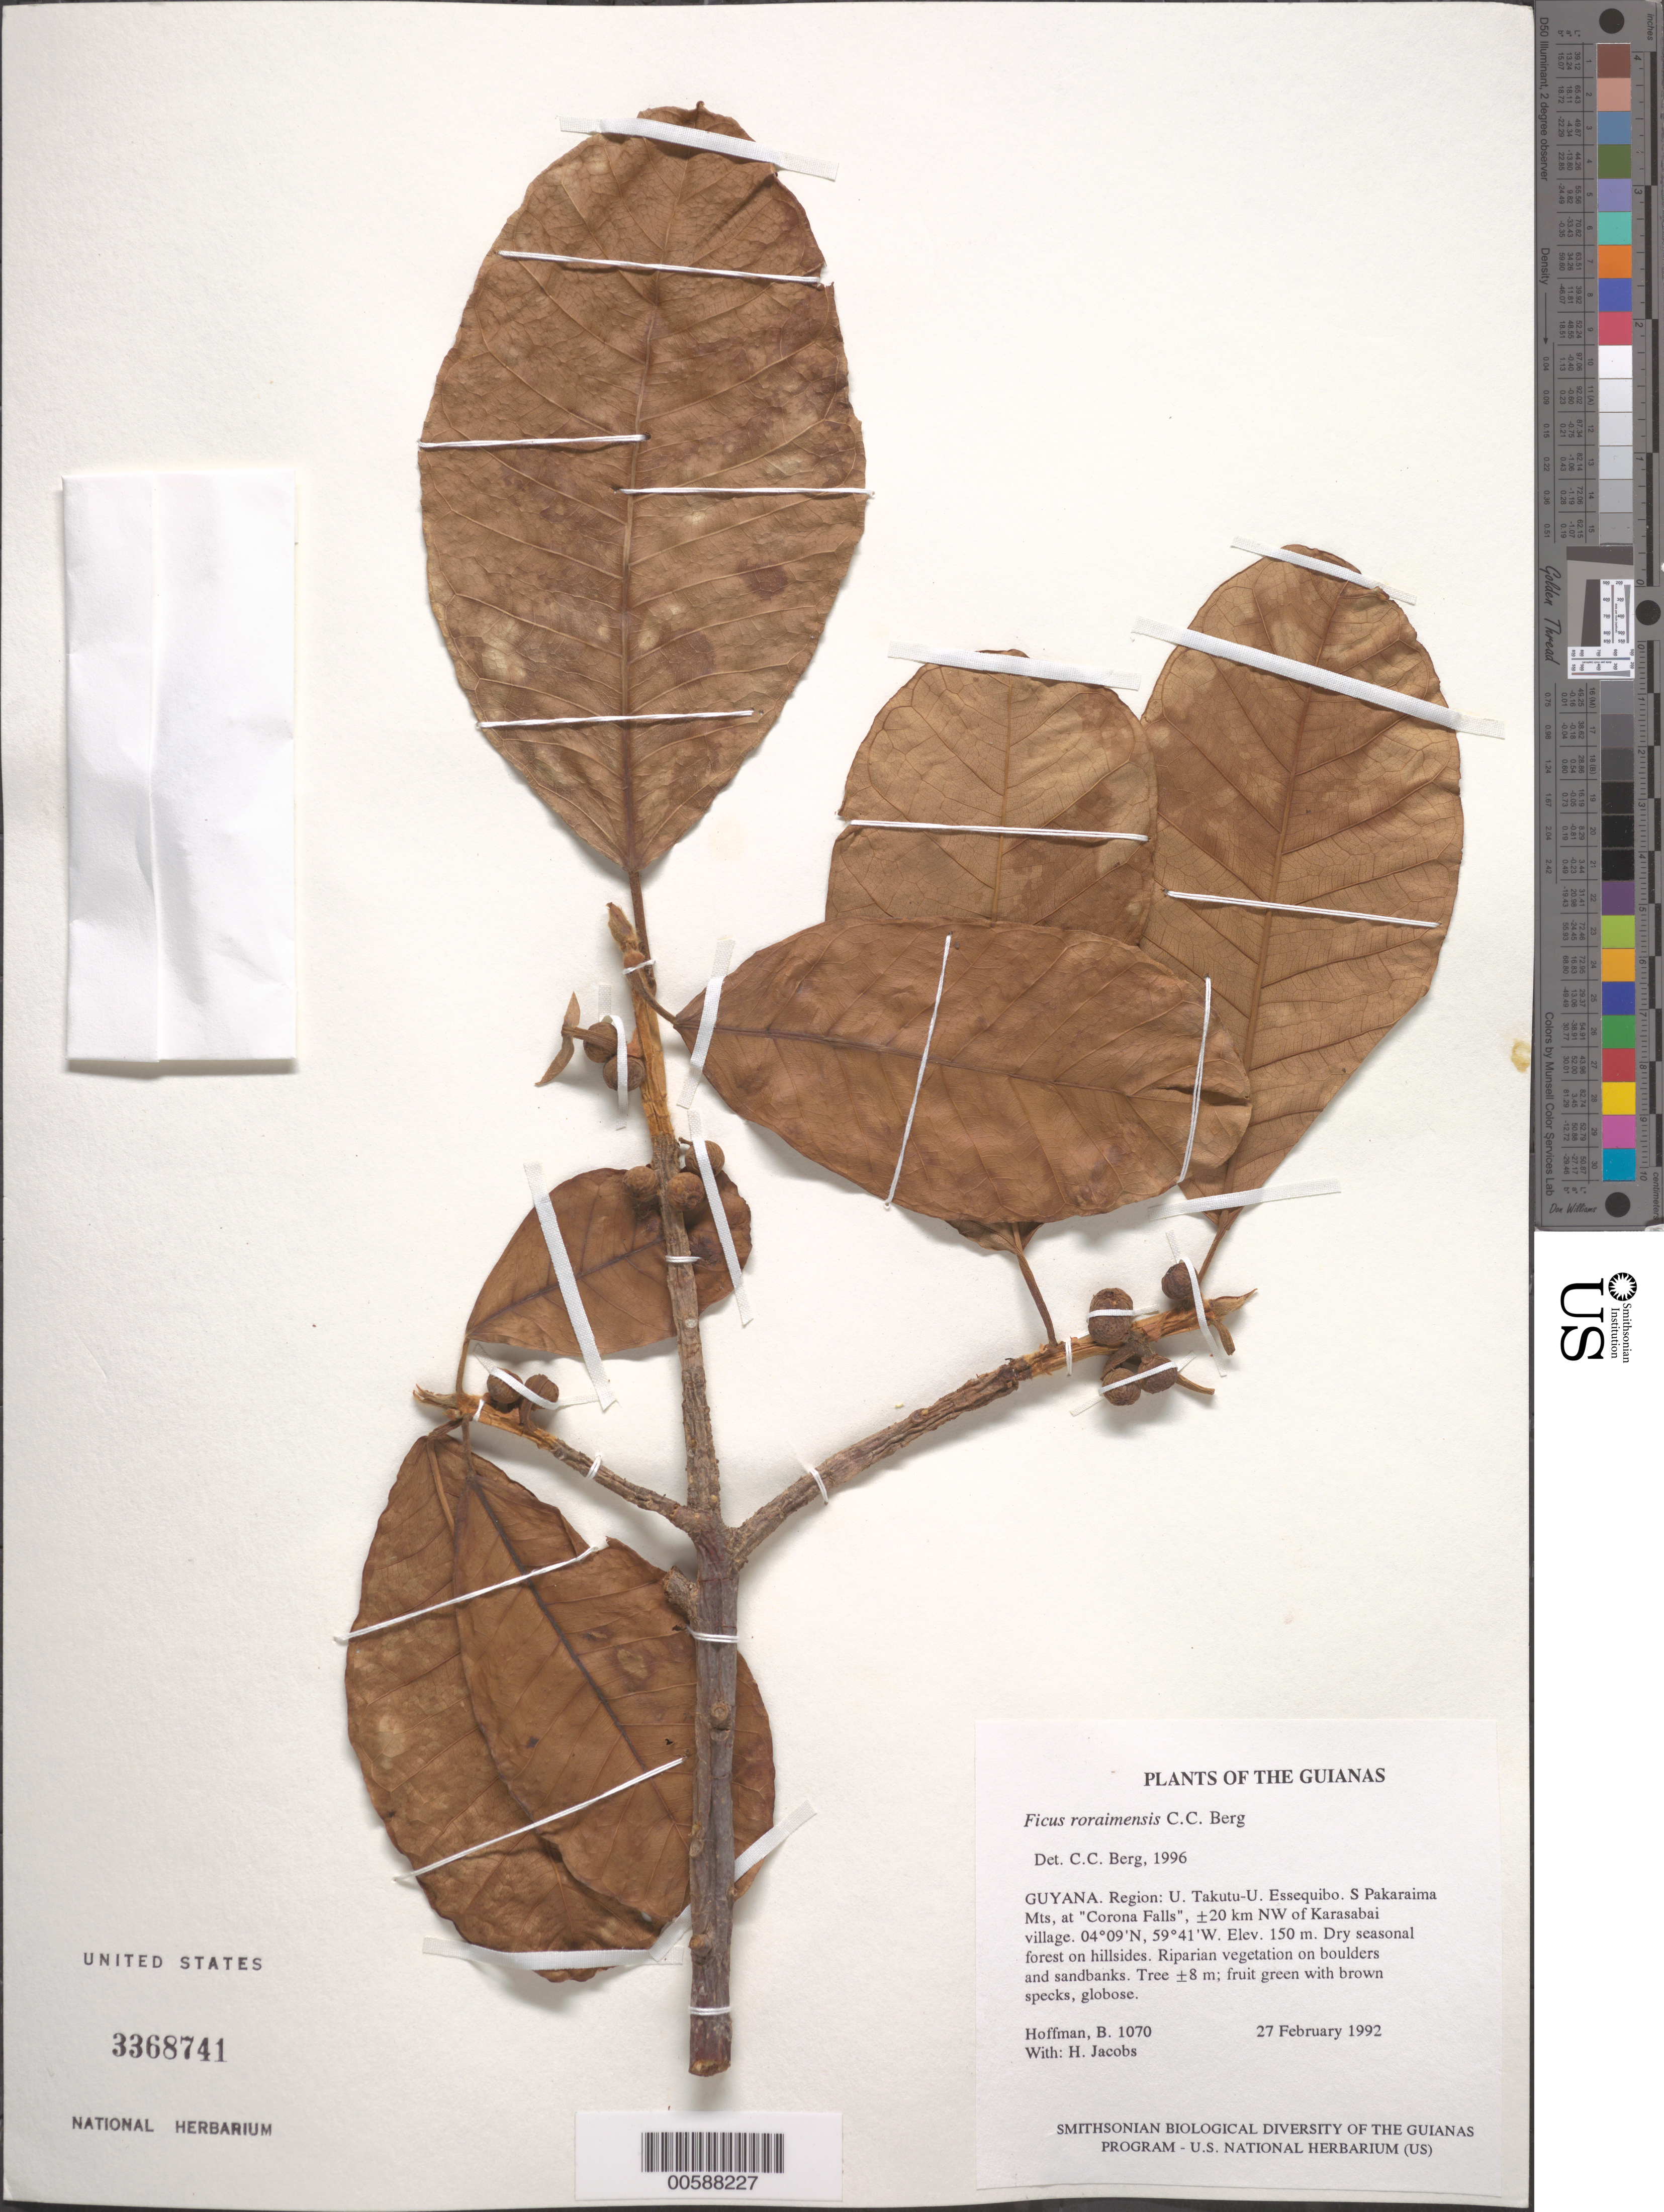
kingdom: Plantae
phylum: Tracheophyta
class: Magnoliopsida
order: Rosales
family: Moraceae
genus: Ficus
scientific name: Ficus roraimensis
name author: C.C. Berg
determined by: Berg, C. C.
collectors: B. Hoffman & H. Jacobs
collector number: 1070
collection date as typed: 27 February 1992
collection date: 1992-02-27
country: Guyana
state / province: U. Takutu-U. Essequibo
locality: S Pakaraima Mts, at "Corona Falls", ±20 km NW of Karasabai village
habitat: Dry seasonal forest on hillsides. Riparian vegetation on boulders and sandbanks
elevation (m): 150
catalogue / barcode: US 3368741